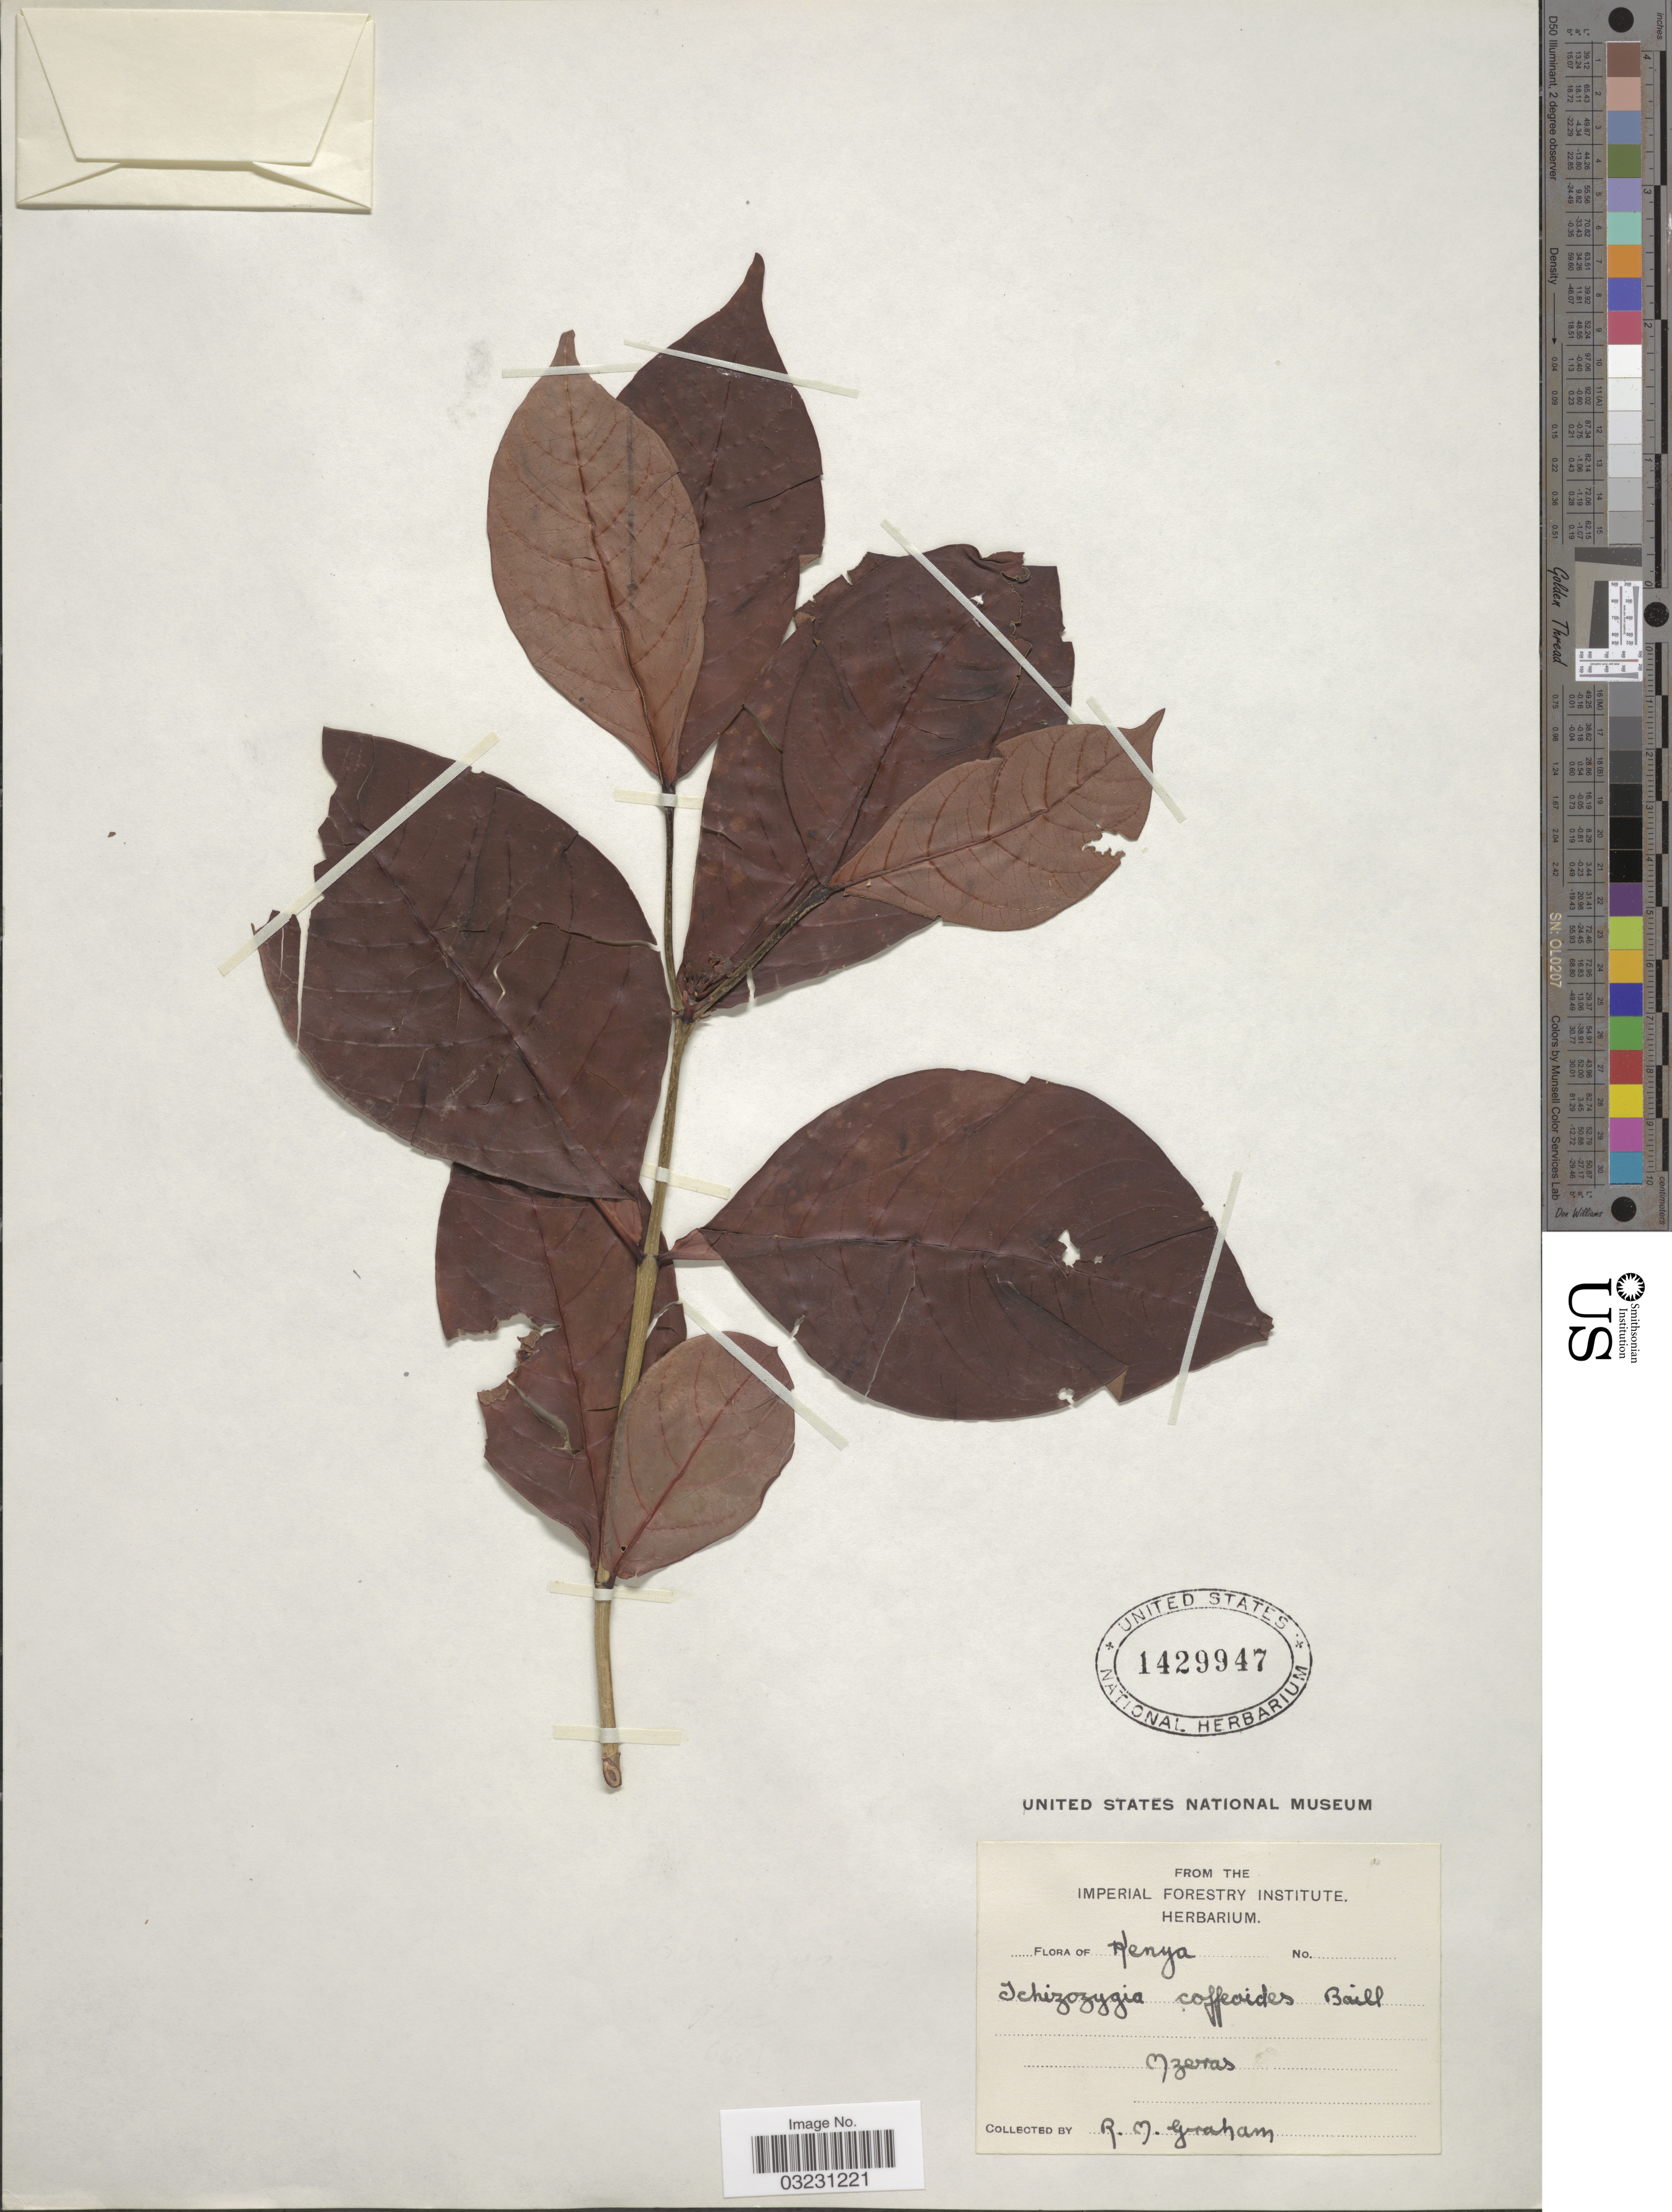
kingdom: Plantae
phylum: Tracheophyta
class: Magnoliopsida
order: Gentianales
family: Apocynaceae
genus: Schizozygia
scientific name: Schizozygia coffaeoides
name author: Baill.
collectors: R. M. Graham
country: Kenya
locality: Mzeras.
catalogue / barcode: US 1429947